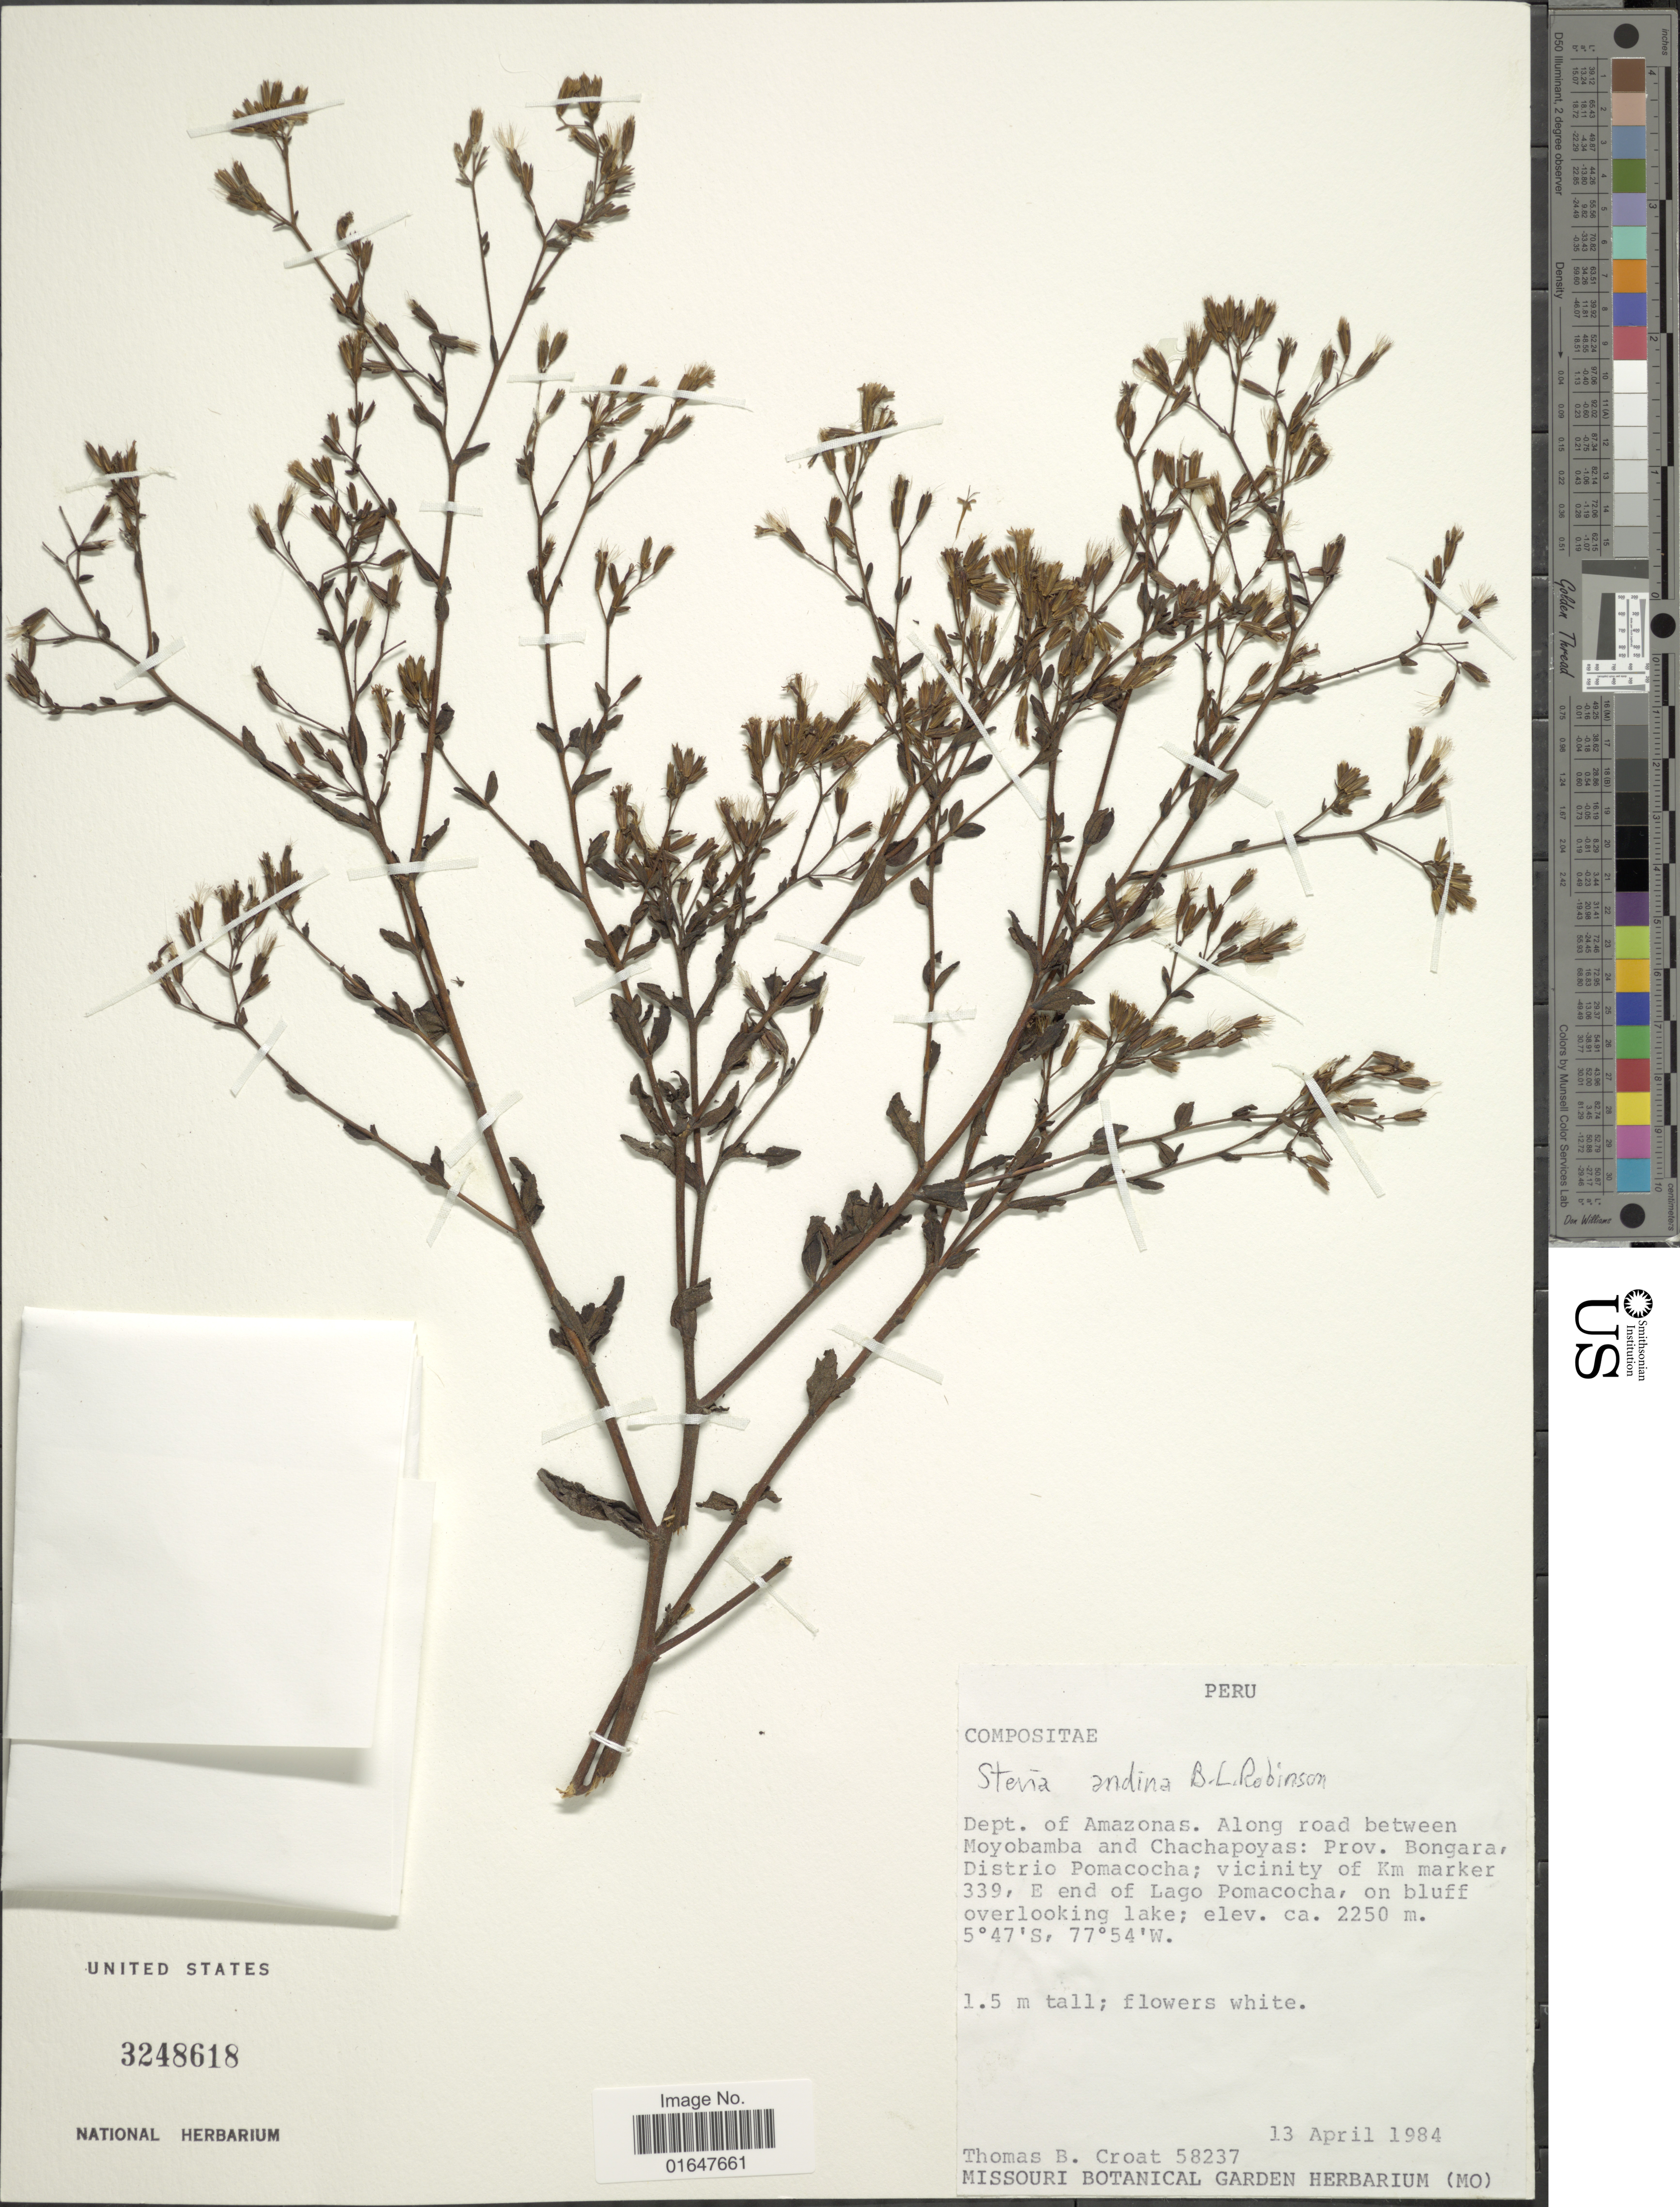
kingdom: Plantae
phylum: Tracheophyta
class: Magnoliopsida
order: Asterales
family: Asteraceae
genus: Stevia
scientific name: Stevia andina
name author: B.L. Rob.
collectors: T. B. Croat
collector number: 58237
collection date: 1984-04-13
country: Peru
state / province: Amazonas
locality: Along road bertween Moyobamb and Chachapoyas, Prov. Bongara, Distrito Pomacocha, vicinity of Km marker 339, E end of Lago Pomacocha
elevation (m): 2250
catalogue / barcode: US 3248618